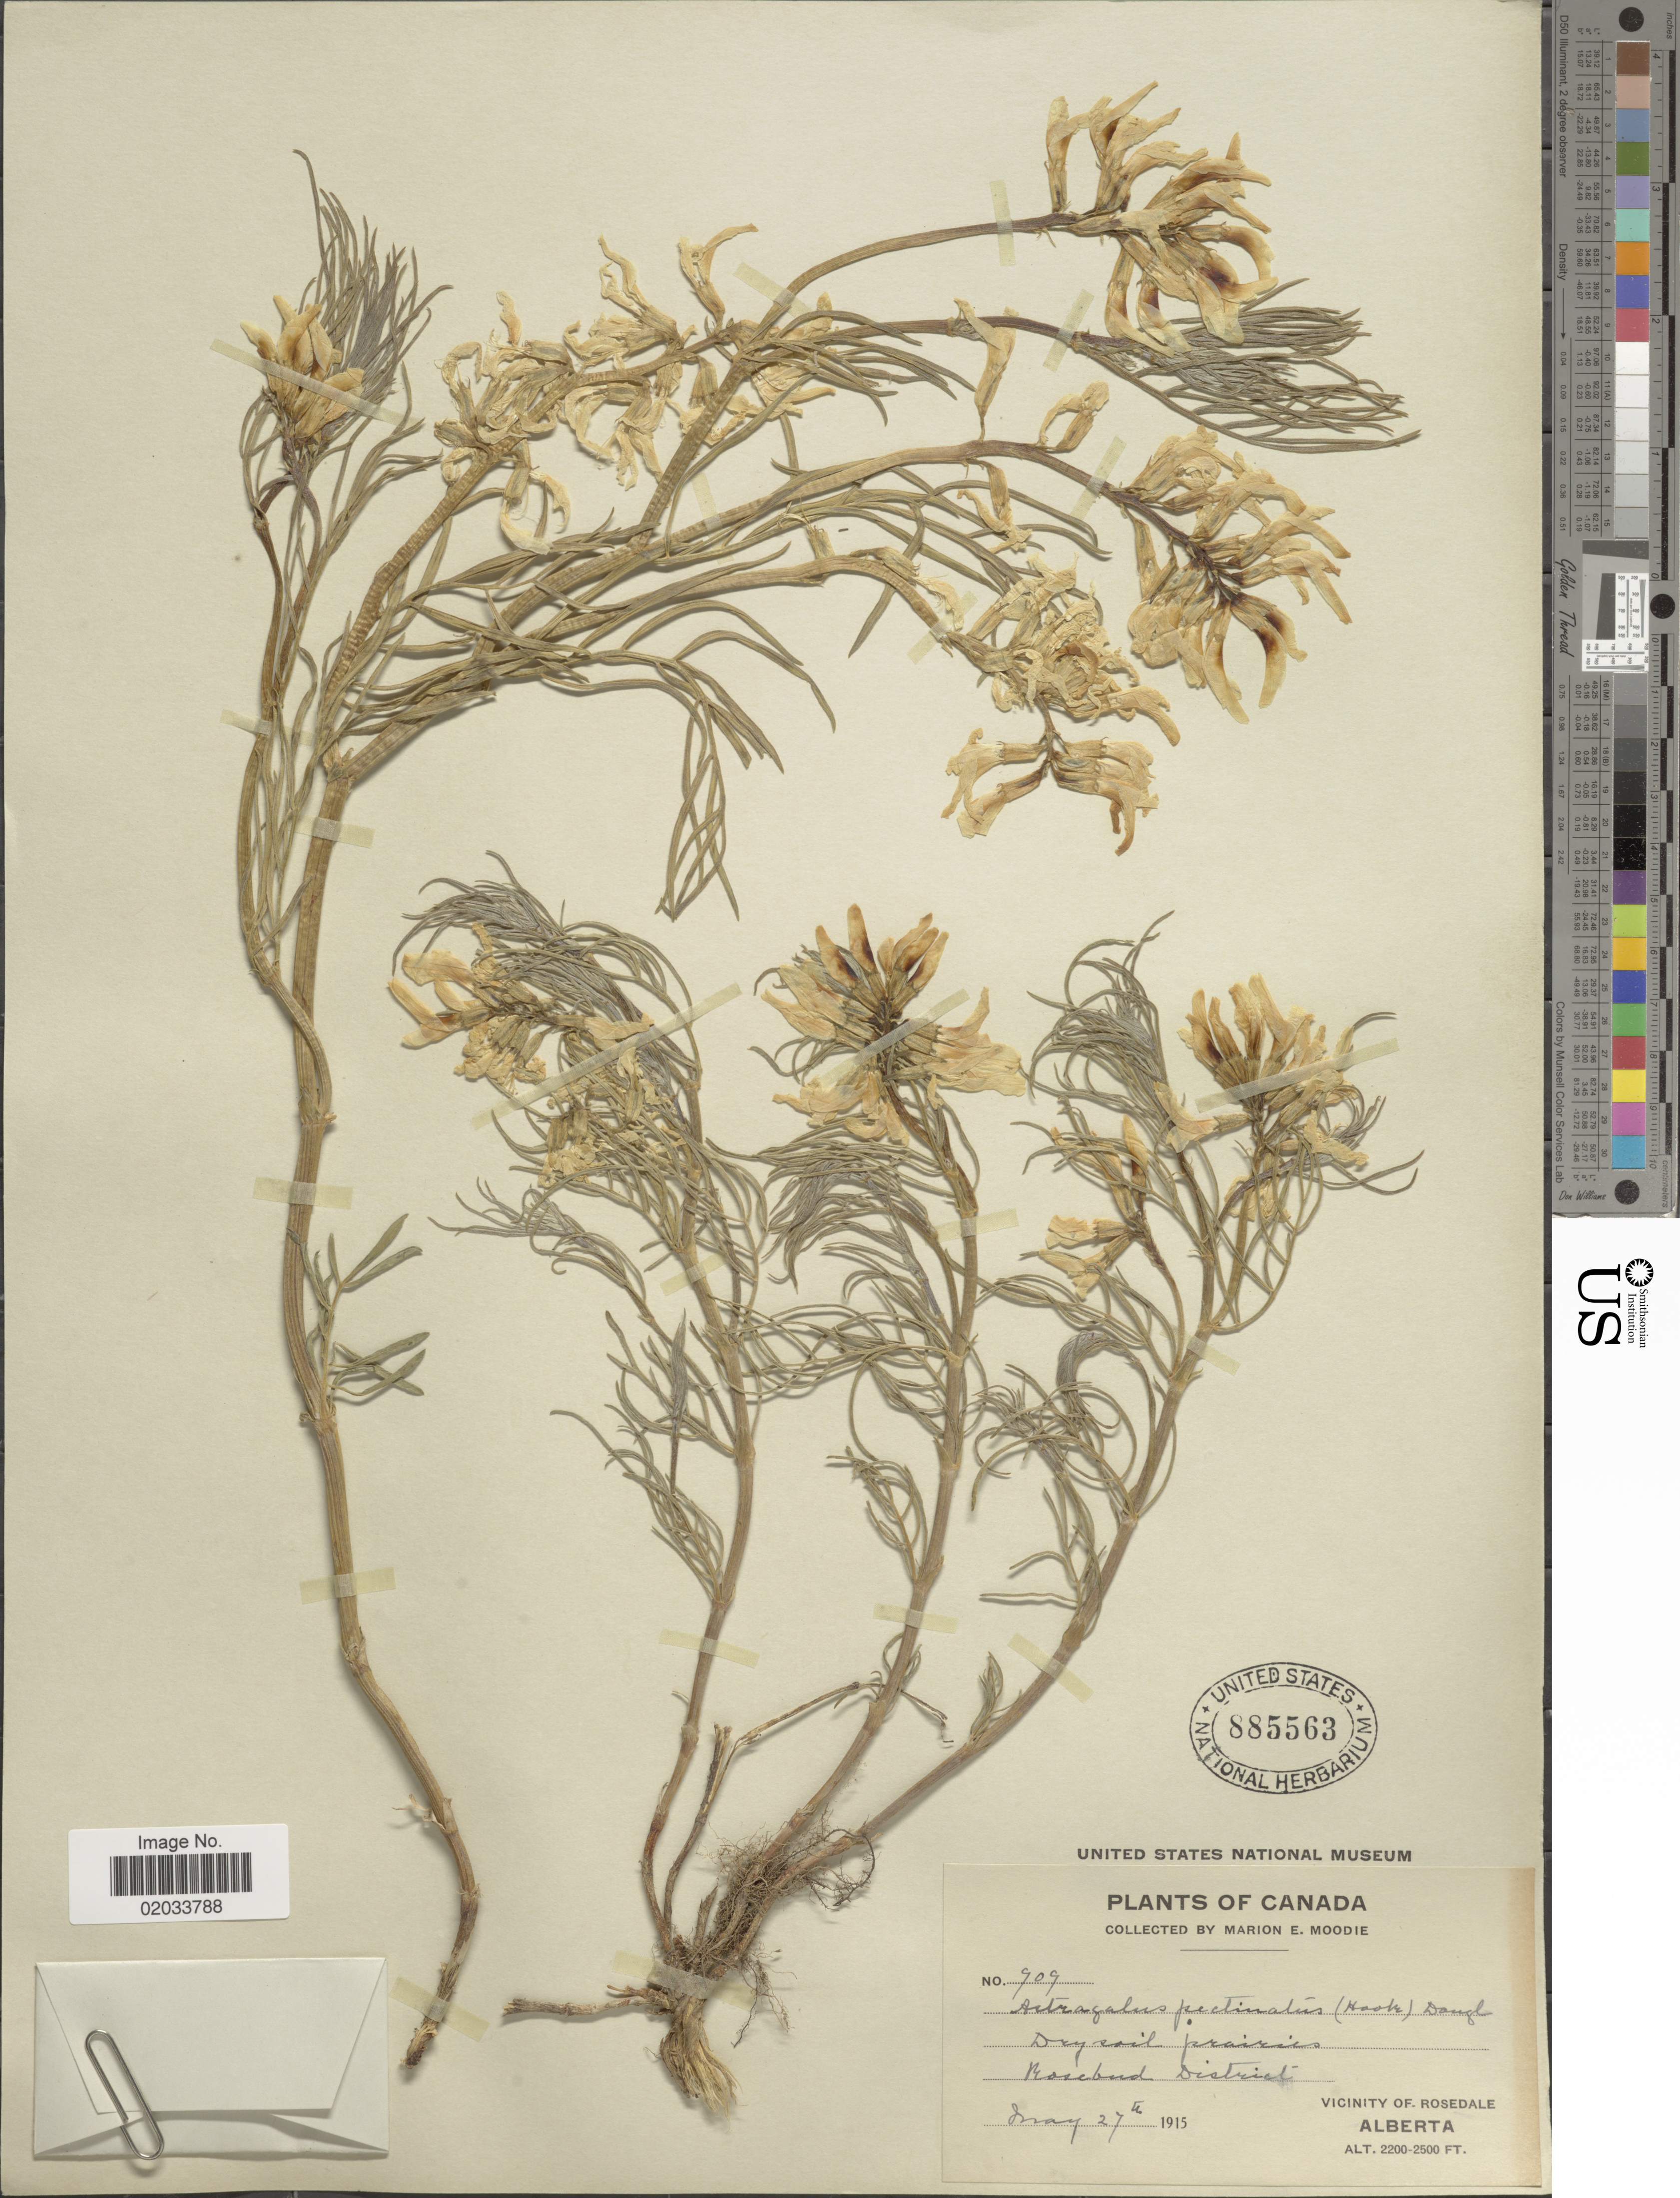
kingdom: Plantae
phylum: Tracheophyta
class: Magnoliopsida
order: Fabales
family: Fabaceae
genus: Astragalus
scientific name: Astragalus pectinatus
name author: (Hook.) G. Don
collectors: M. E. Moodie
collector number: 909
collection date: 1915-05-27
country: Canada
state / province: Alberta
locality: Dry soil prairies, Rosebud District, Vicinity of Rosedale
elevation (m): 671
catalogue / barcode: US 885563